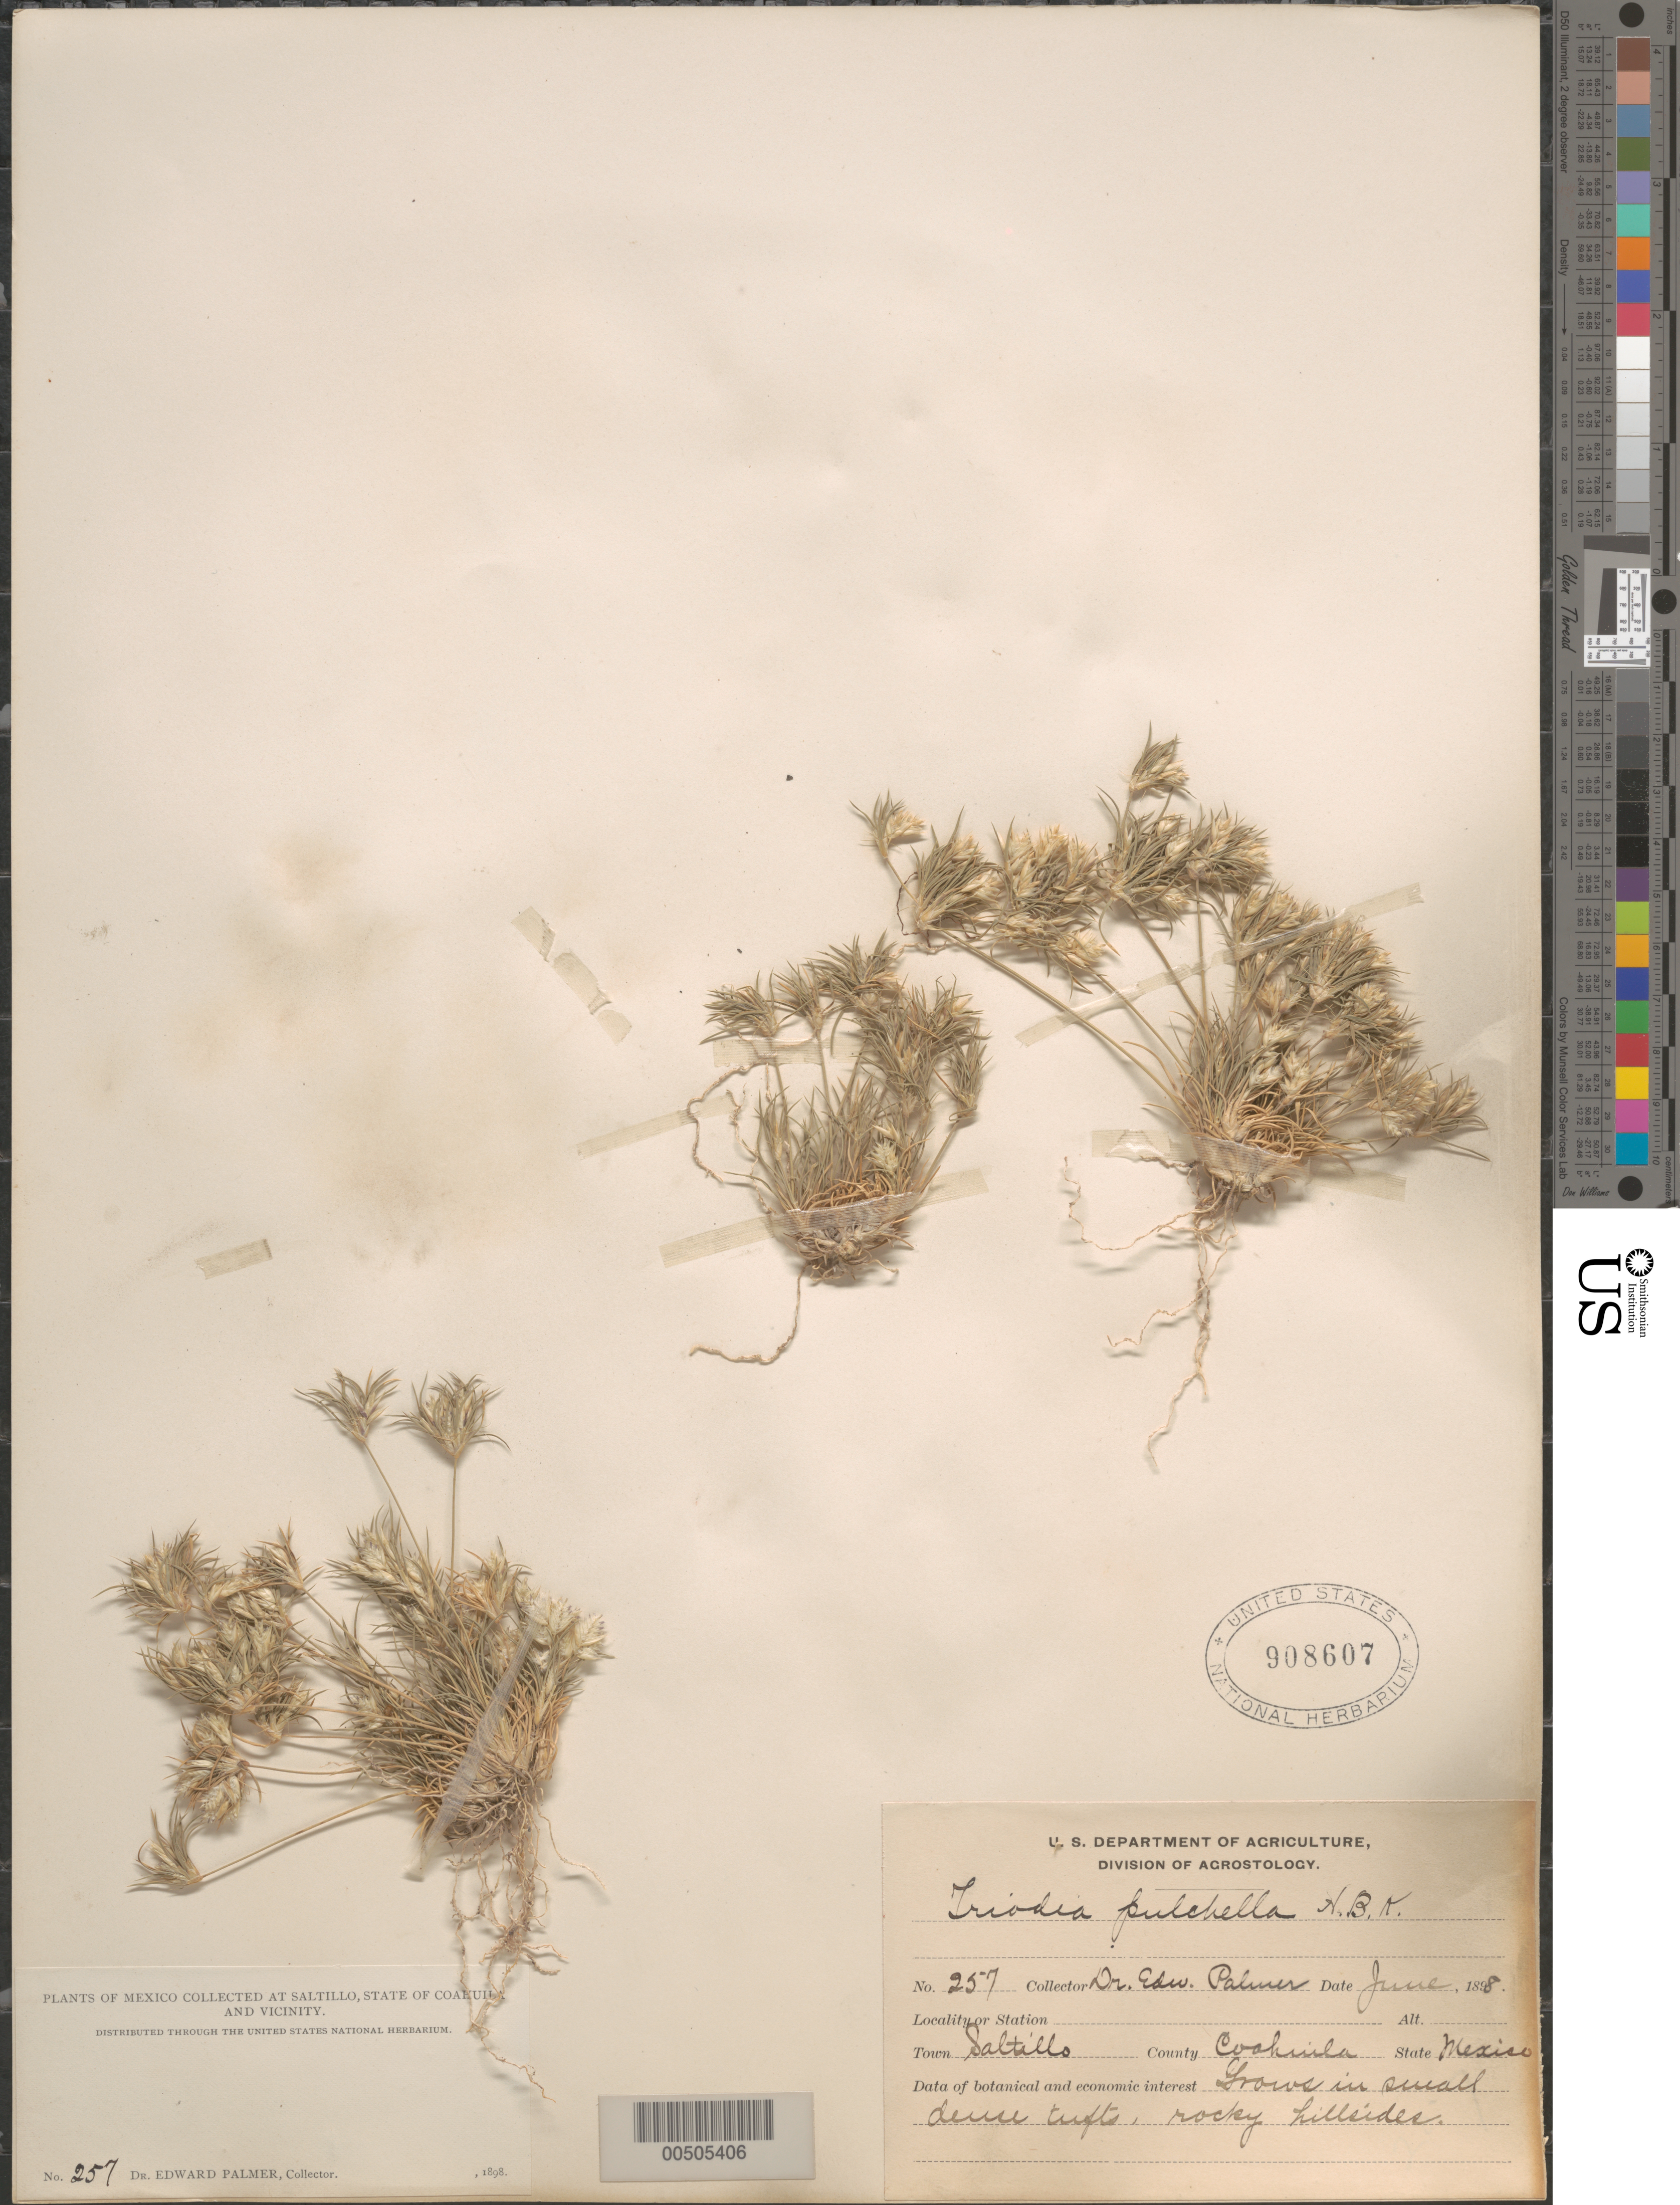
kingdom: Plantae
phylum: Tracheophyta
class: Liliopsida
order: Poales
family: Poaceae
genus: Erioneuron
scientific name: Erioneuron pulchellum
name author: (Kunth) Tateoka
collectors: E. Palmer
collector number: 257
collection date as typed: Jun 1898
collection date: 1898-06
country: Mexico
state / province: Coahuila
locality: Saltillo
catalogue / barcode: US 908607